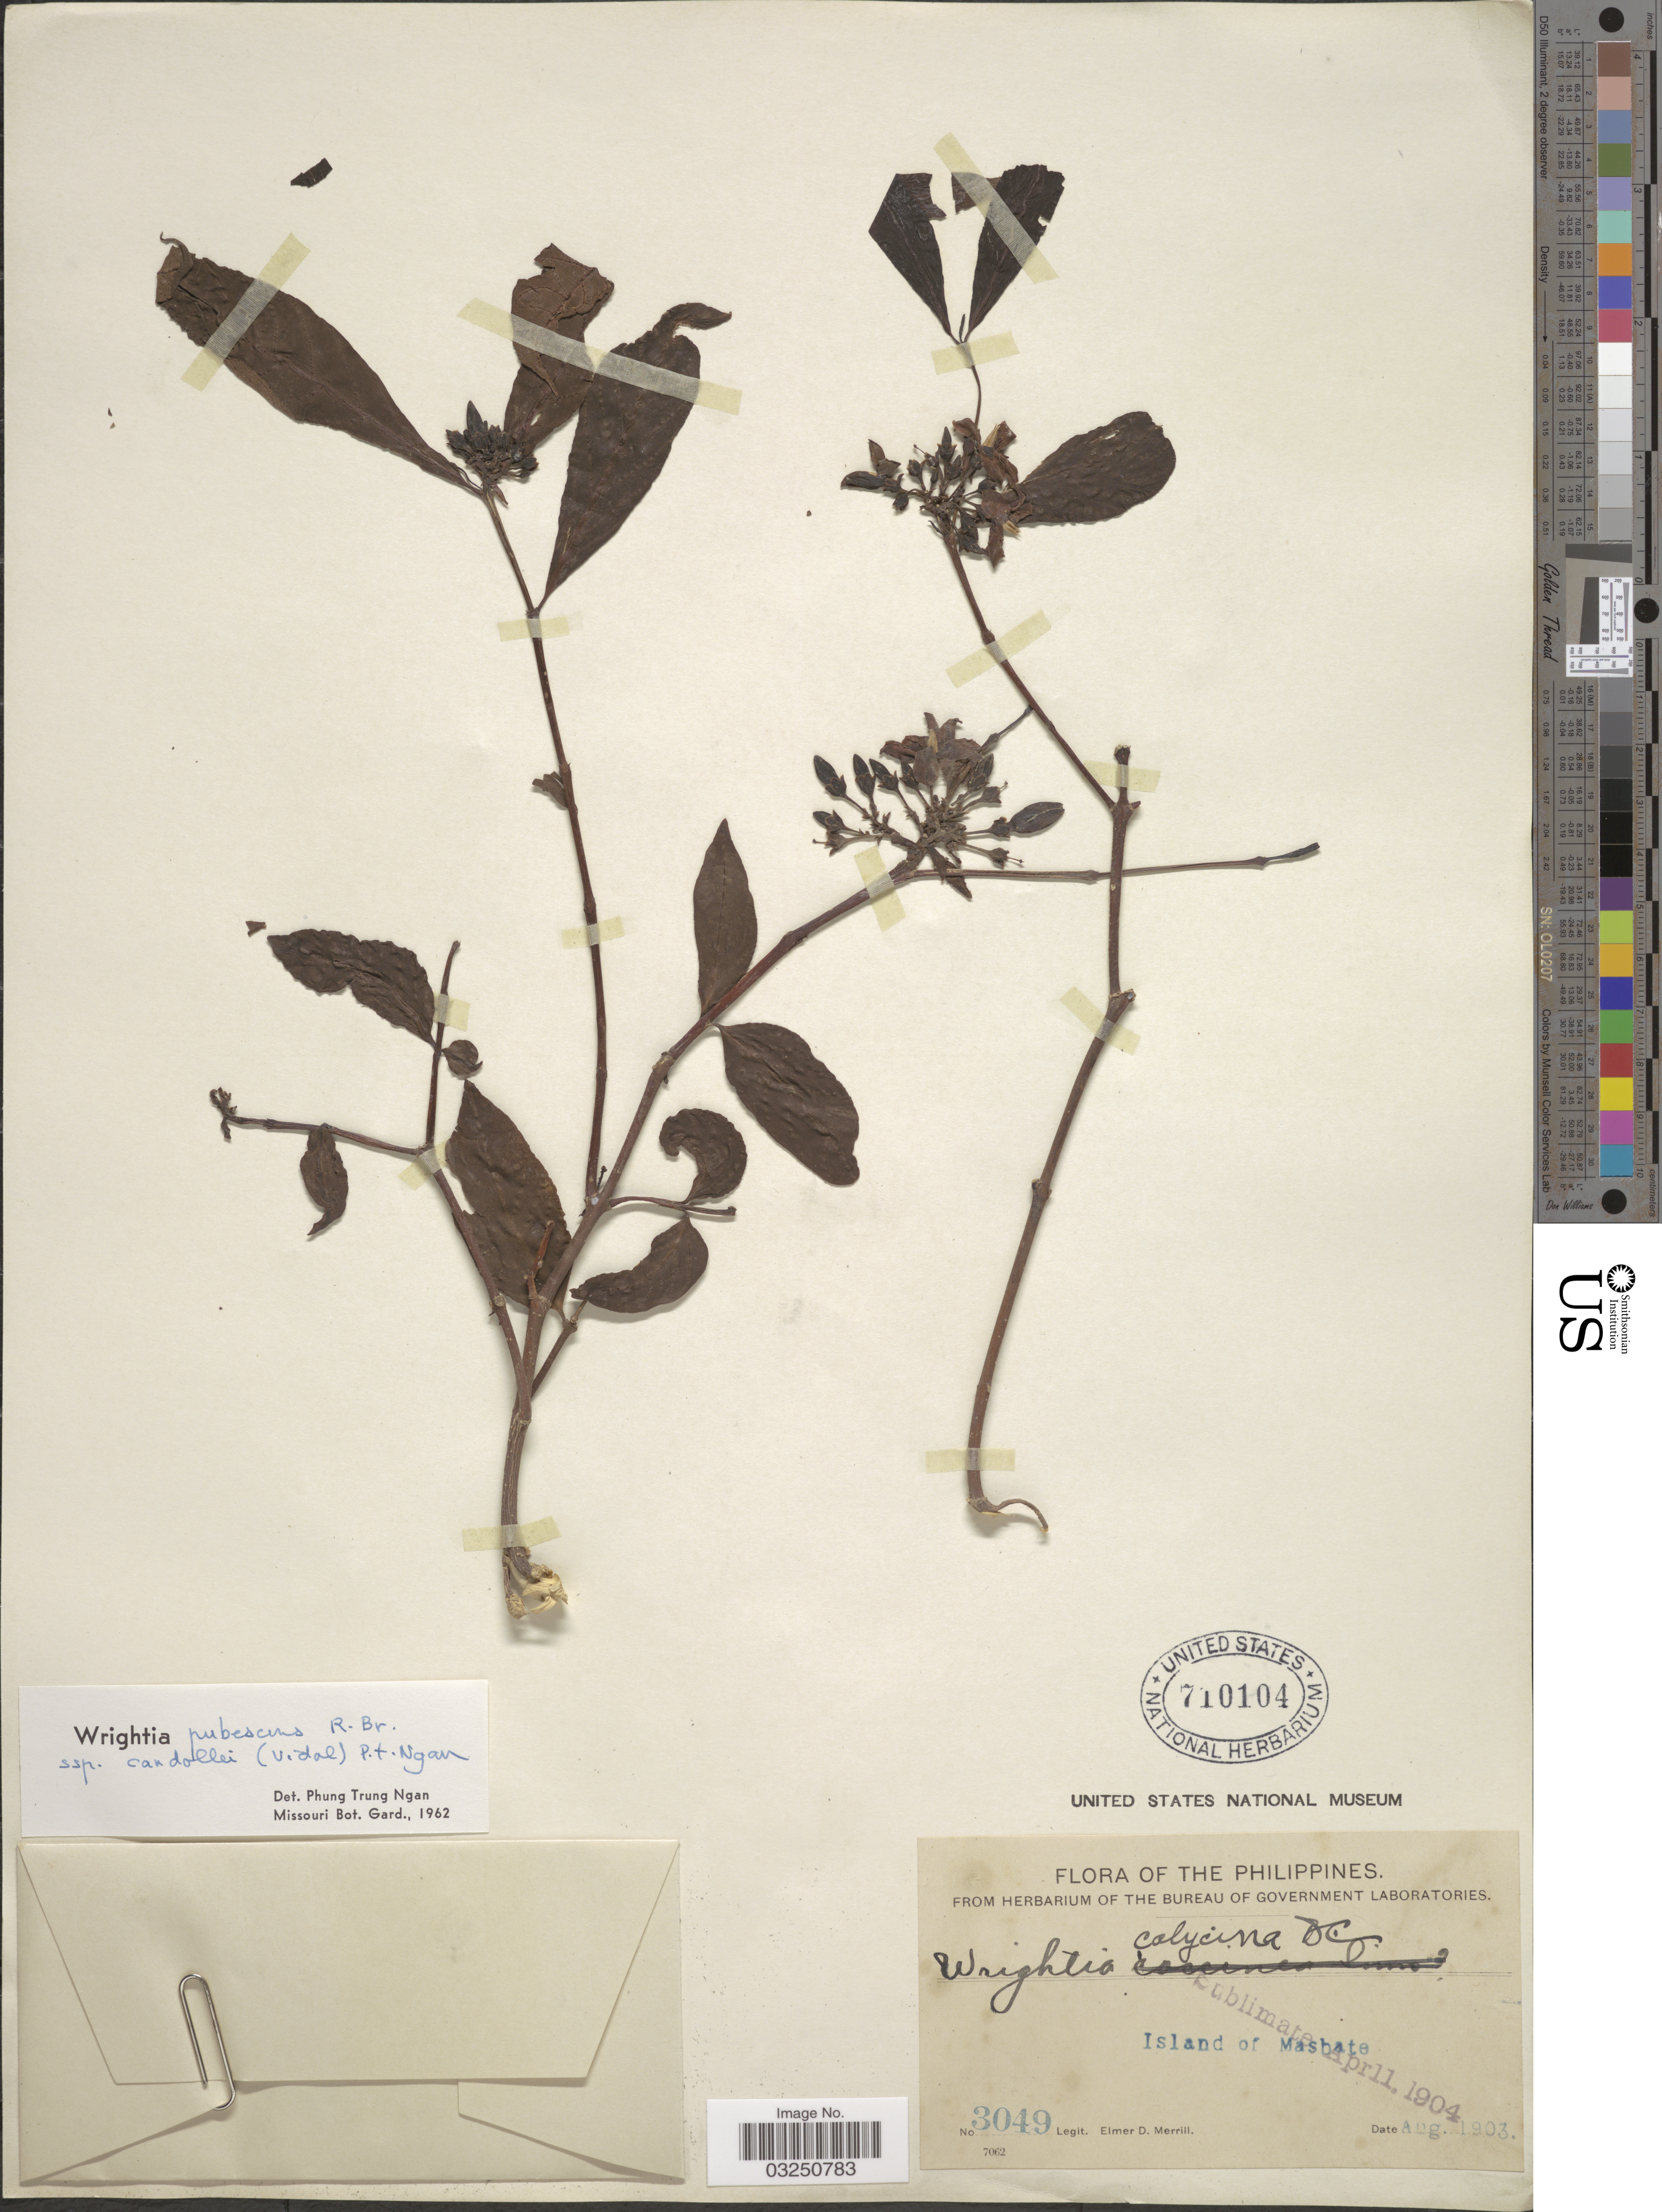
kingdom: Plantae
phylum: Tracheophyta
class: Magnoliopsida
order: Gentianales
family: Apocynaceae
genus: Wrightia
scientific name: Wrightia candollei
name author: Vidal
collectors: E. D. Merrill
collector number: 3049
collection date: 1903-08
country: Philippines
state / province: Bicol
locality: Island of Masbate.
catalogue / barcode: US 710104